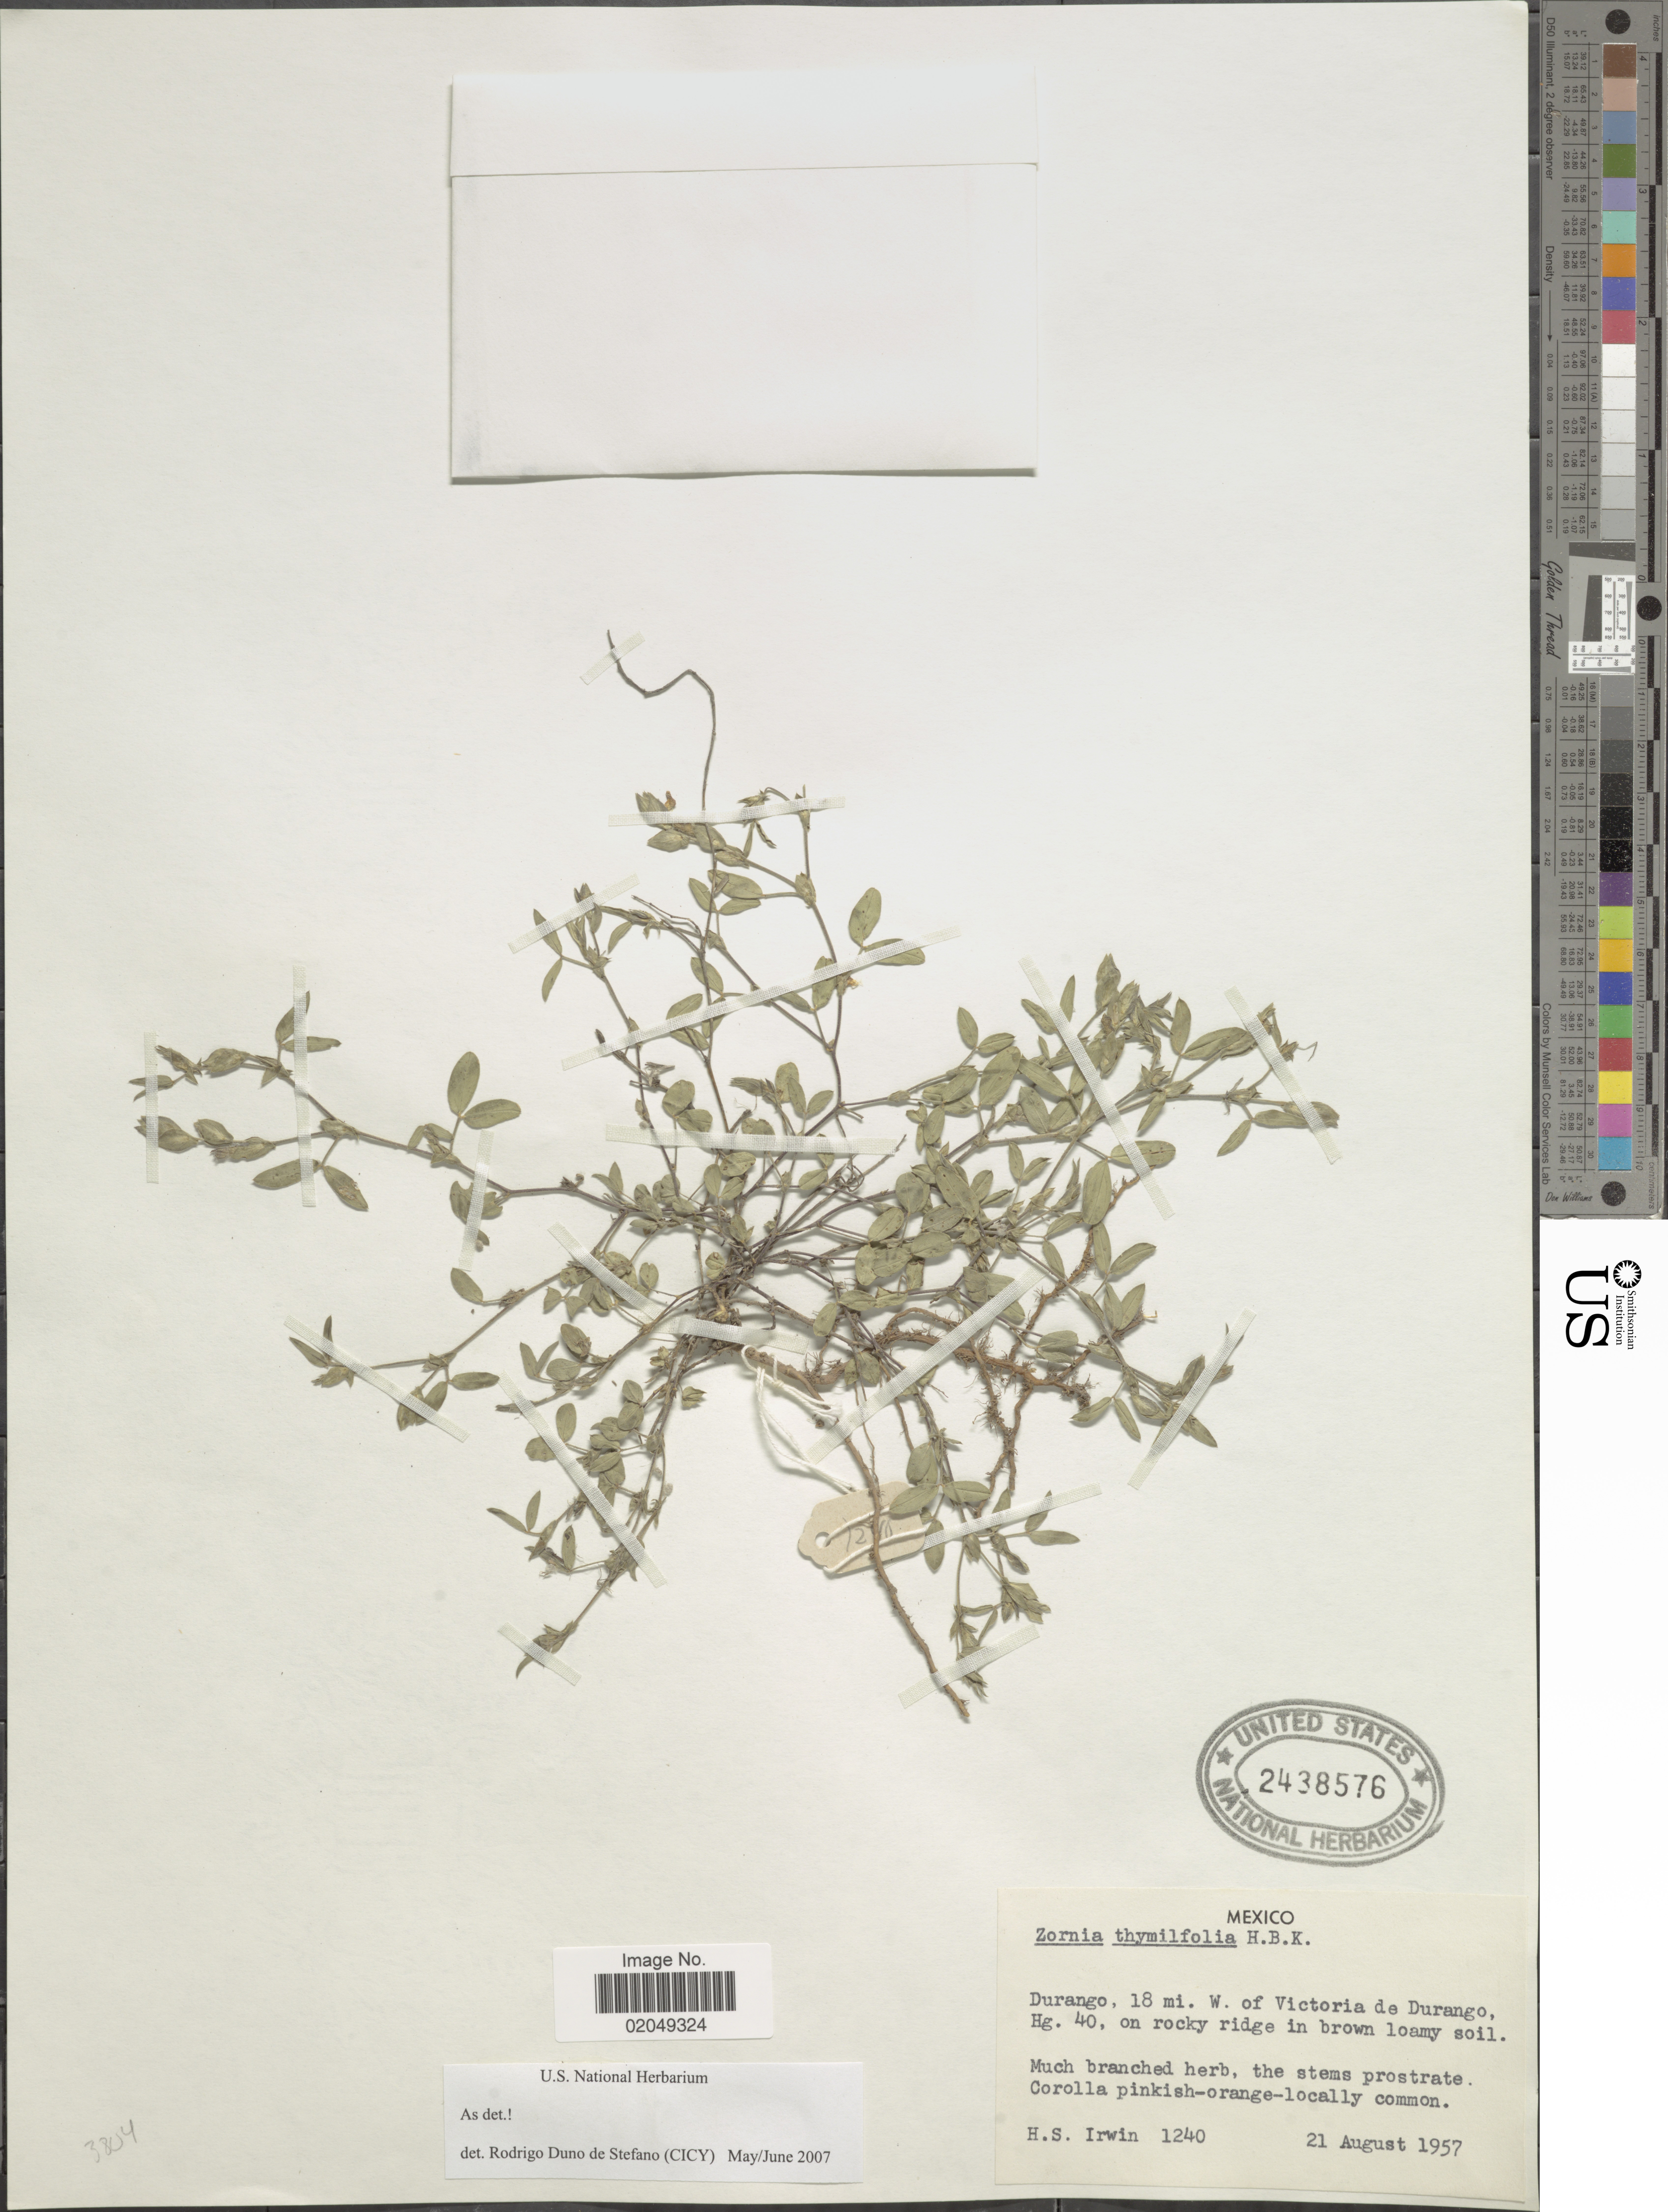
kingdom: Plantae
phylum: Tracheophyta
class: Magnoliopsida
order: Fabales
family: Fabaceae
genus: Zornia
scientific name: Zornia thymifolia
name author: Kunth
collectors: H. Irwin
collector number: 1240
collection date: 1957-08-21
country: Mexico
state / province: Durango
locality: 18 mi. W. of Victoria de Durango, Hg. 40, on rocky ridge in brown loamy soil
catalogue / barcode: US 2438576